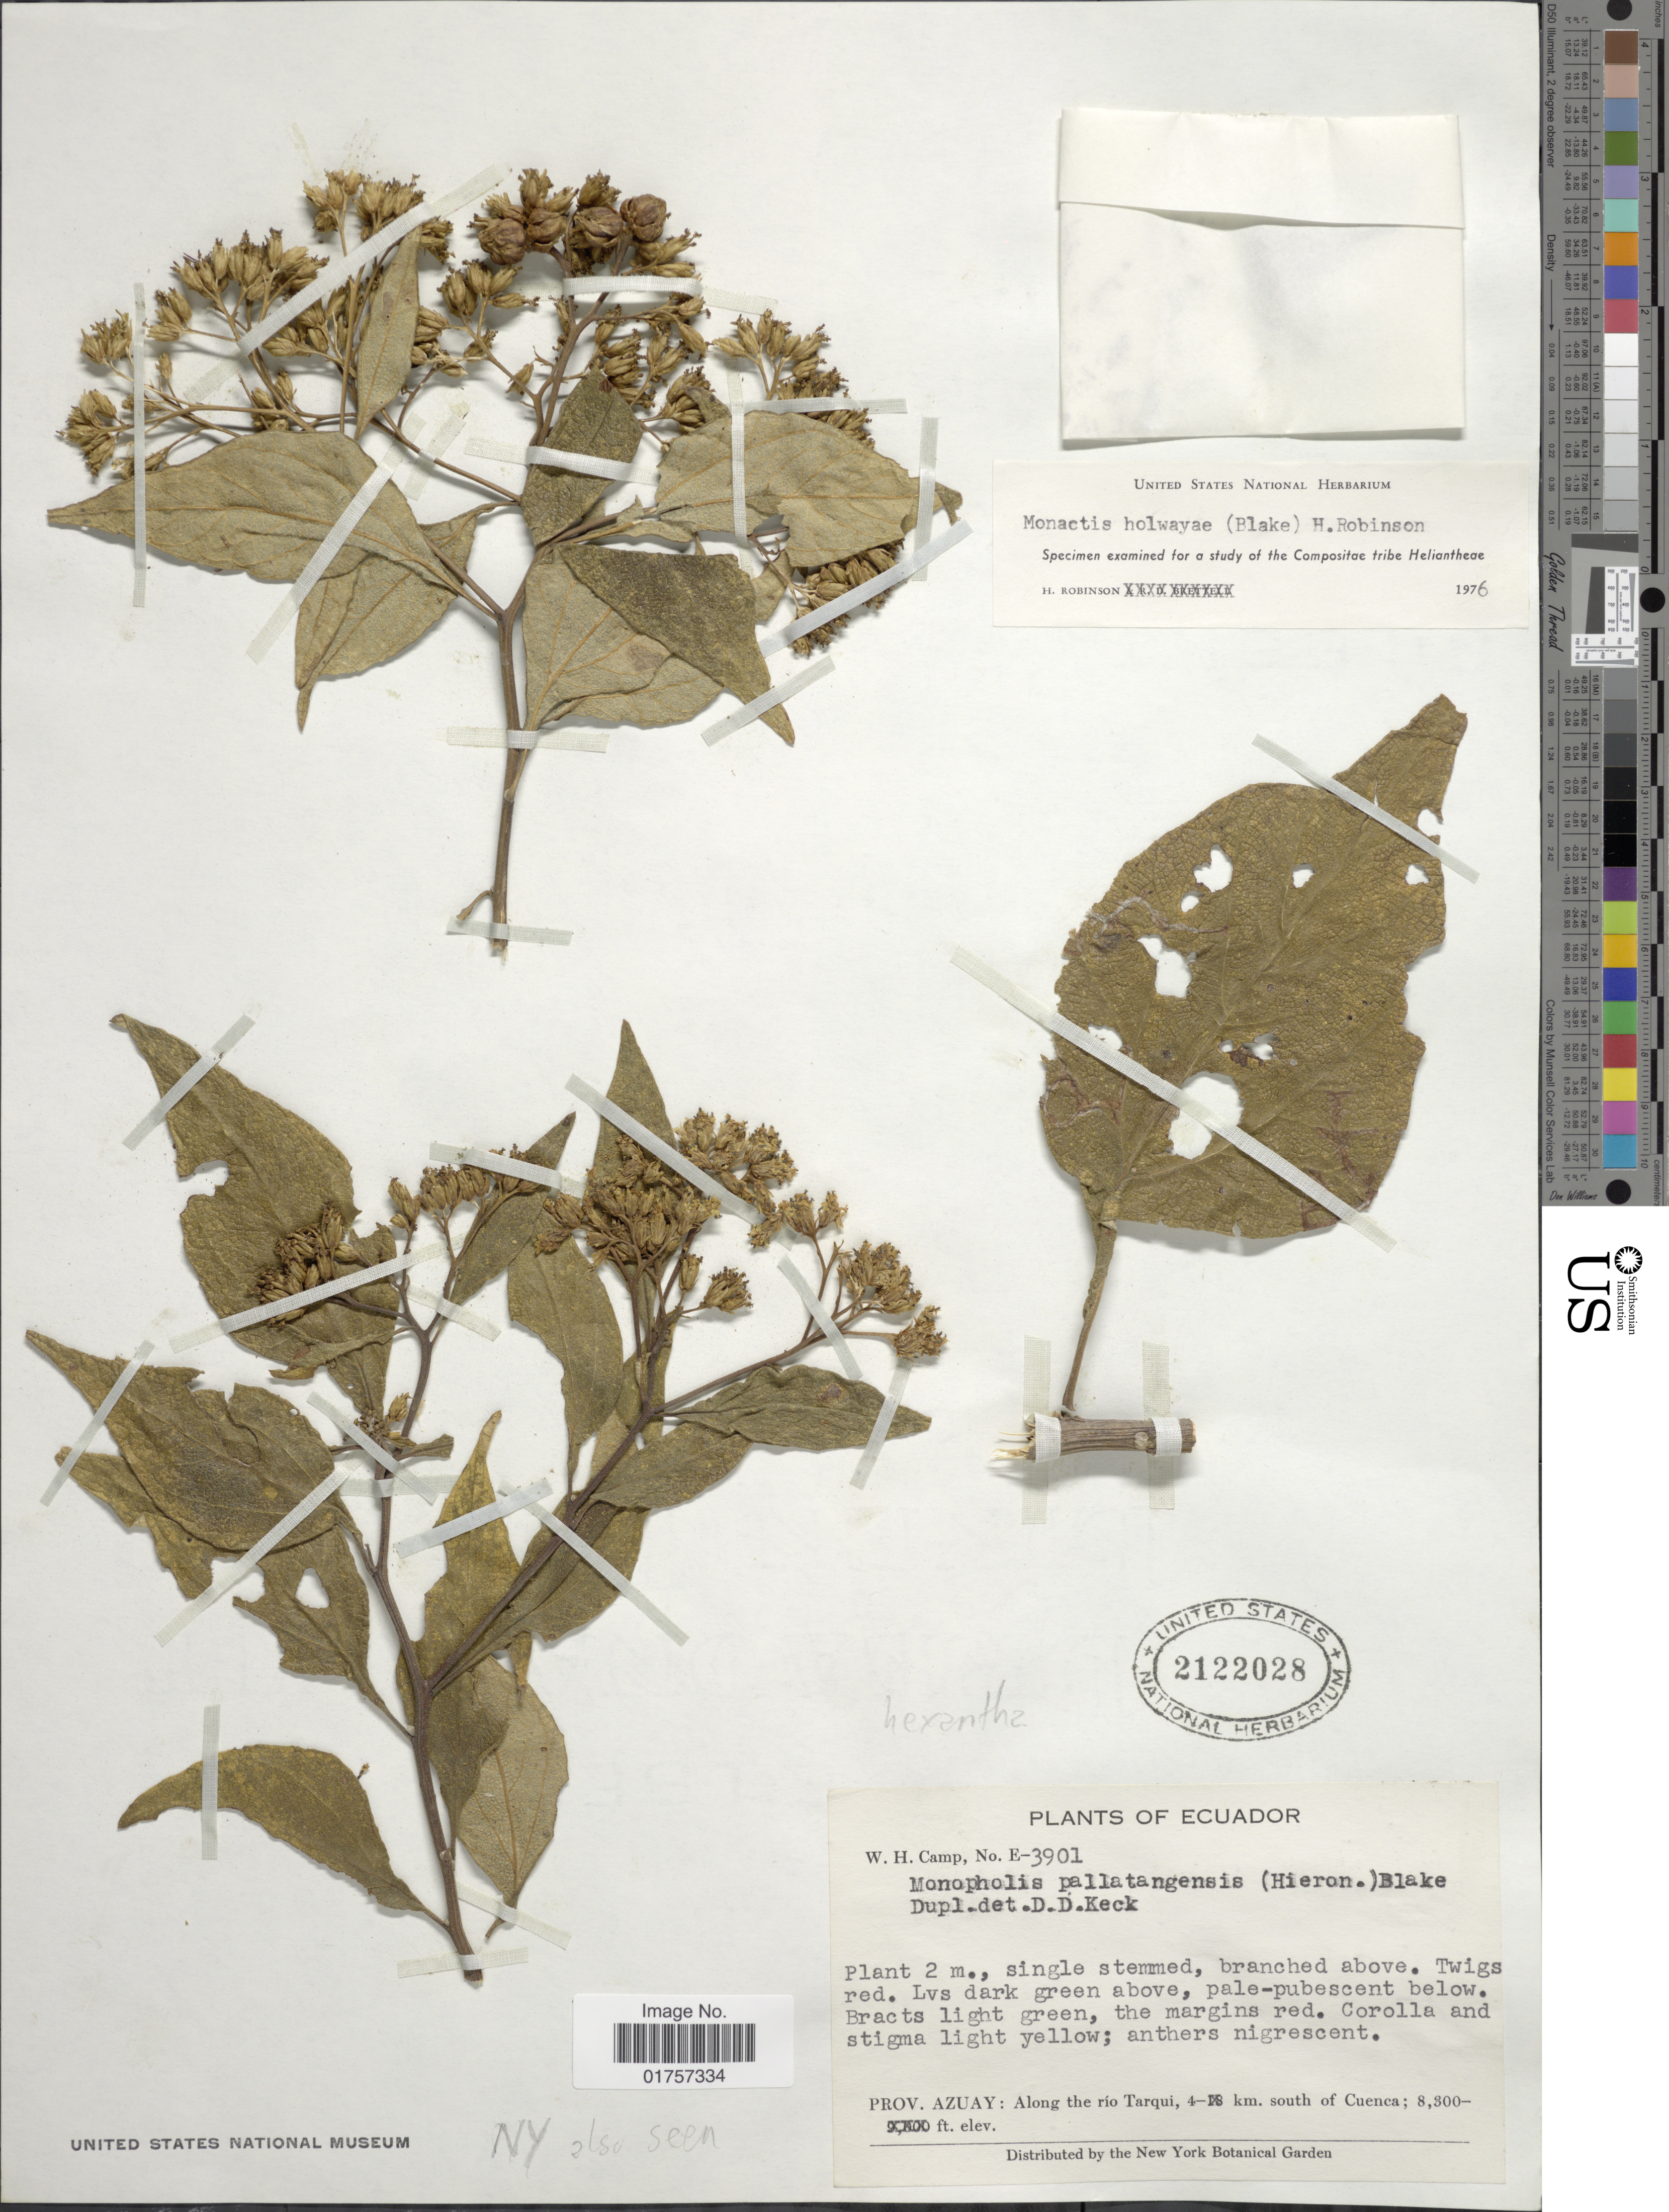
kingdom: Plantae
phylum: Tracheophyta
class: Magnoliopsida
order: Asterales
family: Asteraceae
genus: Monactis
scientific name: Monactis holwayae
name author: (S.F. Blake) H. Rob.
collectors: W. H. Camp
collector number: E-3901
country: Ecuador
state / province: Azuay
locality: Along the río Tarqui, 4 km. south of Cuenca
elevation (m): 2530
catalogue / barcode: US 2122028